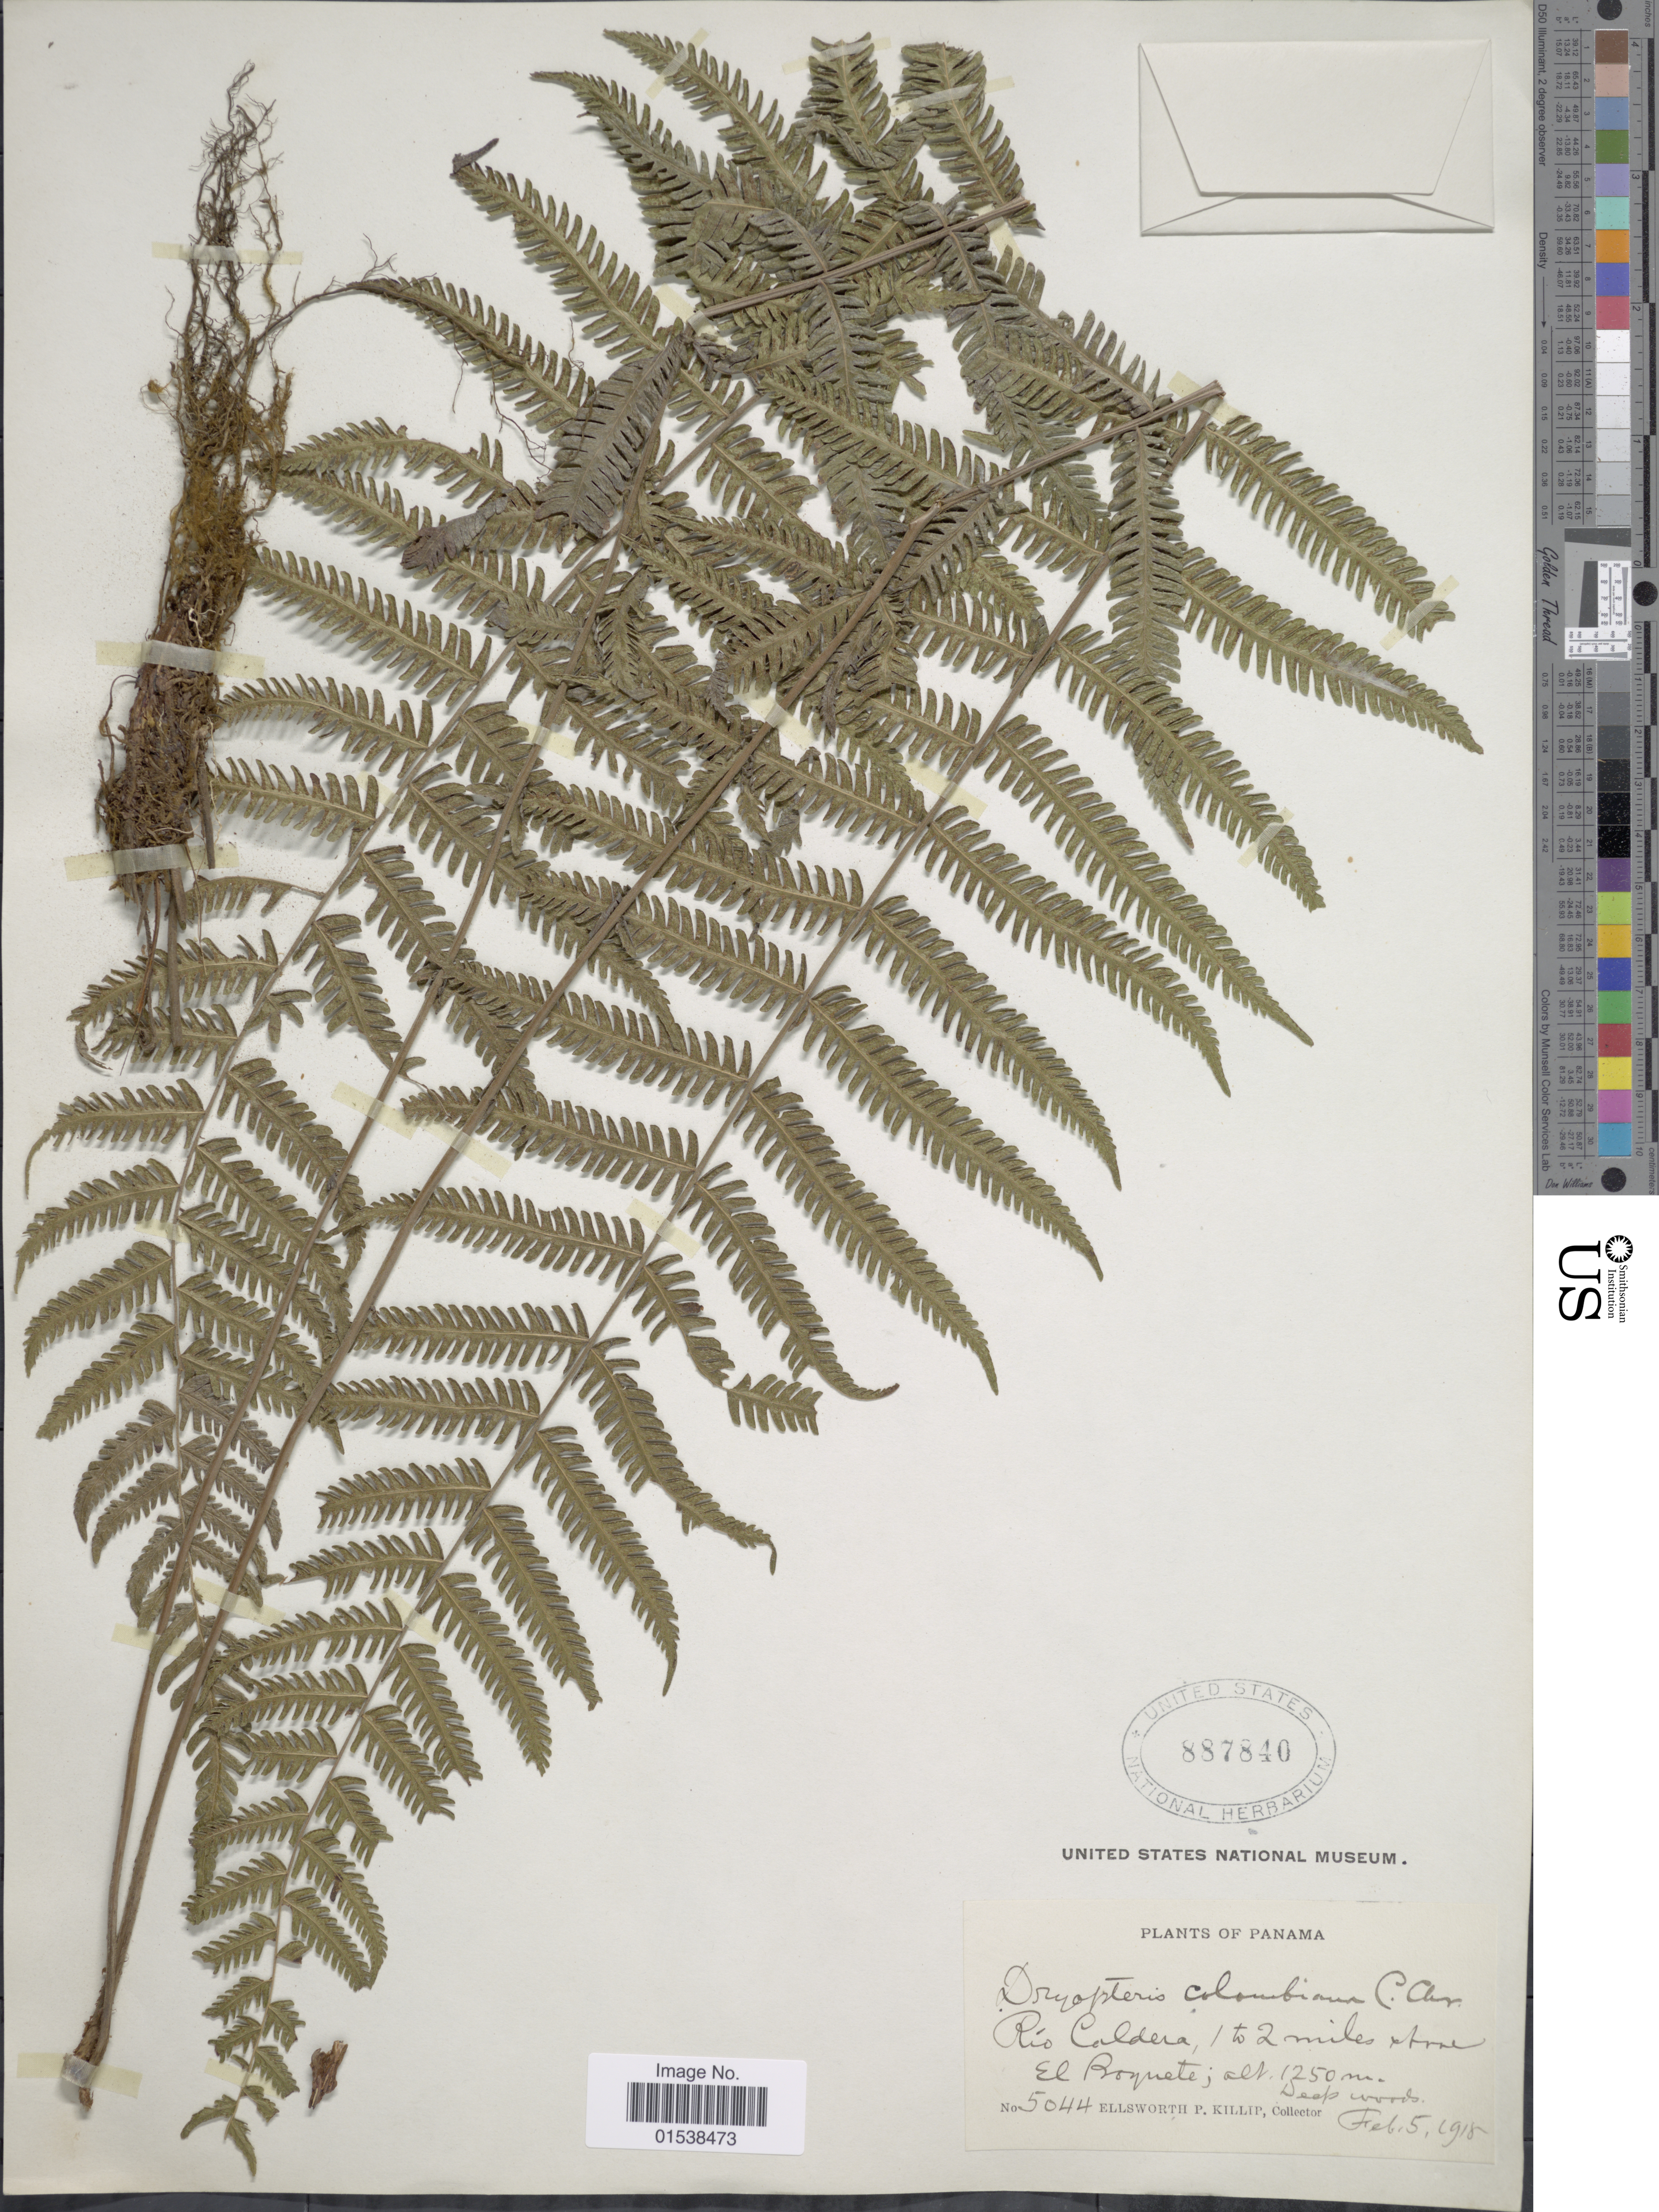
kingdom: Plantae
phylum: Tracheophyta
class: Polypodiopsida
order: Polypodiales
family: Thelypteridaceae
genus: Amauropelta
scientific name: Amauropelta oligocarpa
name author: (Humb. & Bonpl. ex Willd.) Pic. Serm.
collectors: E. P. Killip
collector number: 5044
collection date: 1918-02-05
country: Panama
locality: Rio Caldera, 1 to 2 miles above El Boquete, deep woods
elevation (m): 1250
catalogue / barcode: US 887840